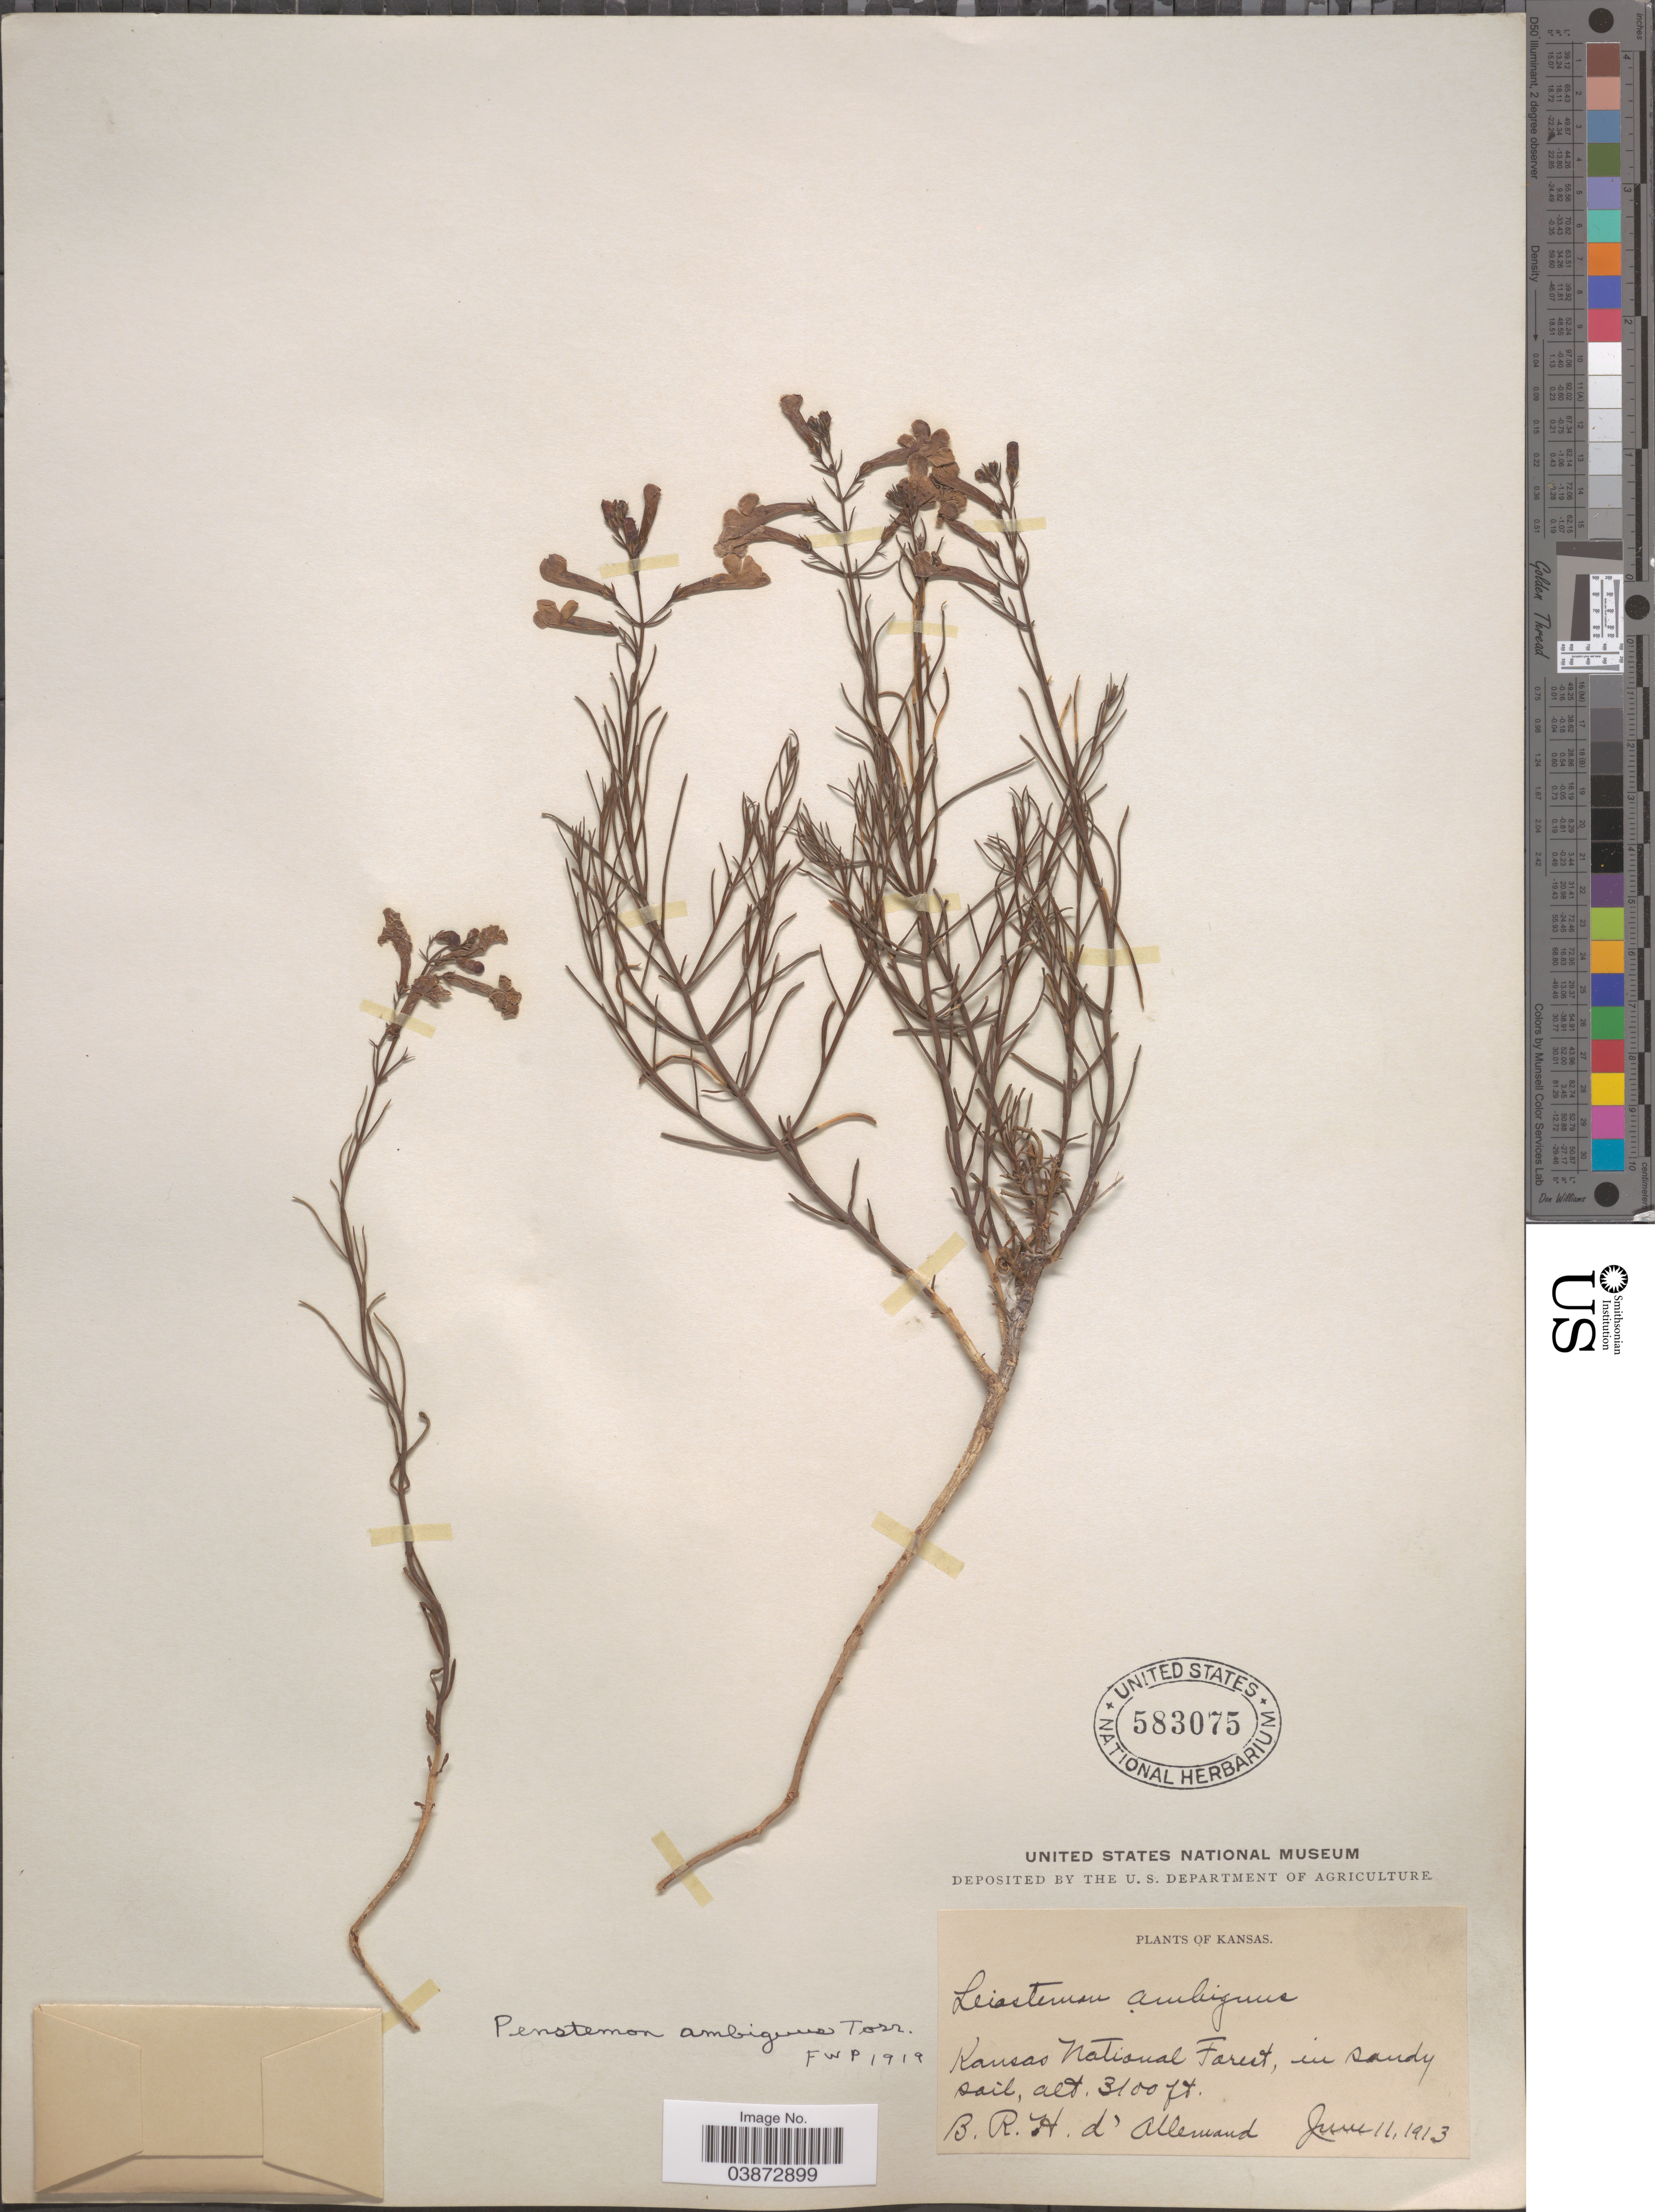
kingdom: Plantae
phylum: Tracheophyta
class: Magnoliopsida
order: Lamiales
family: Plantaginaceae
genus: Penstemon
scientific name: Penstemon ambiguus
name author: Torr.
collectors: B. Allemand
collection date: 1913-06-11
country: United States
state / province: Kansas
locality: Kansas National Forest, in sandy soil.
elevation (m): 945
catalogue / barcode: US 583075